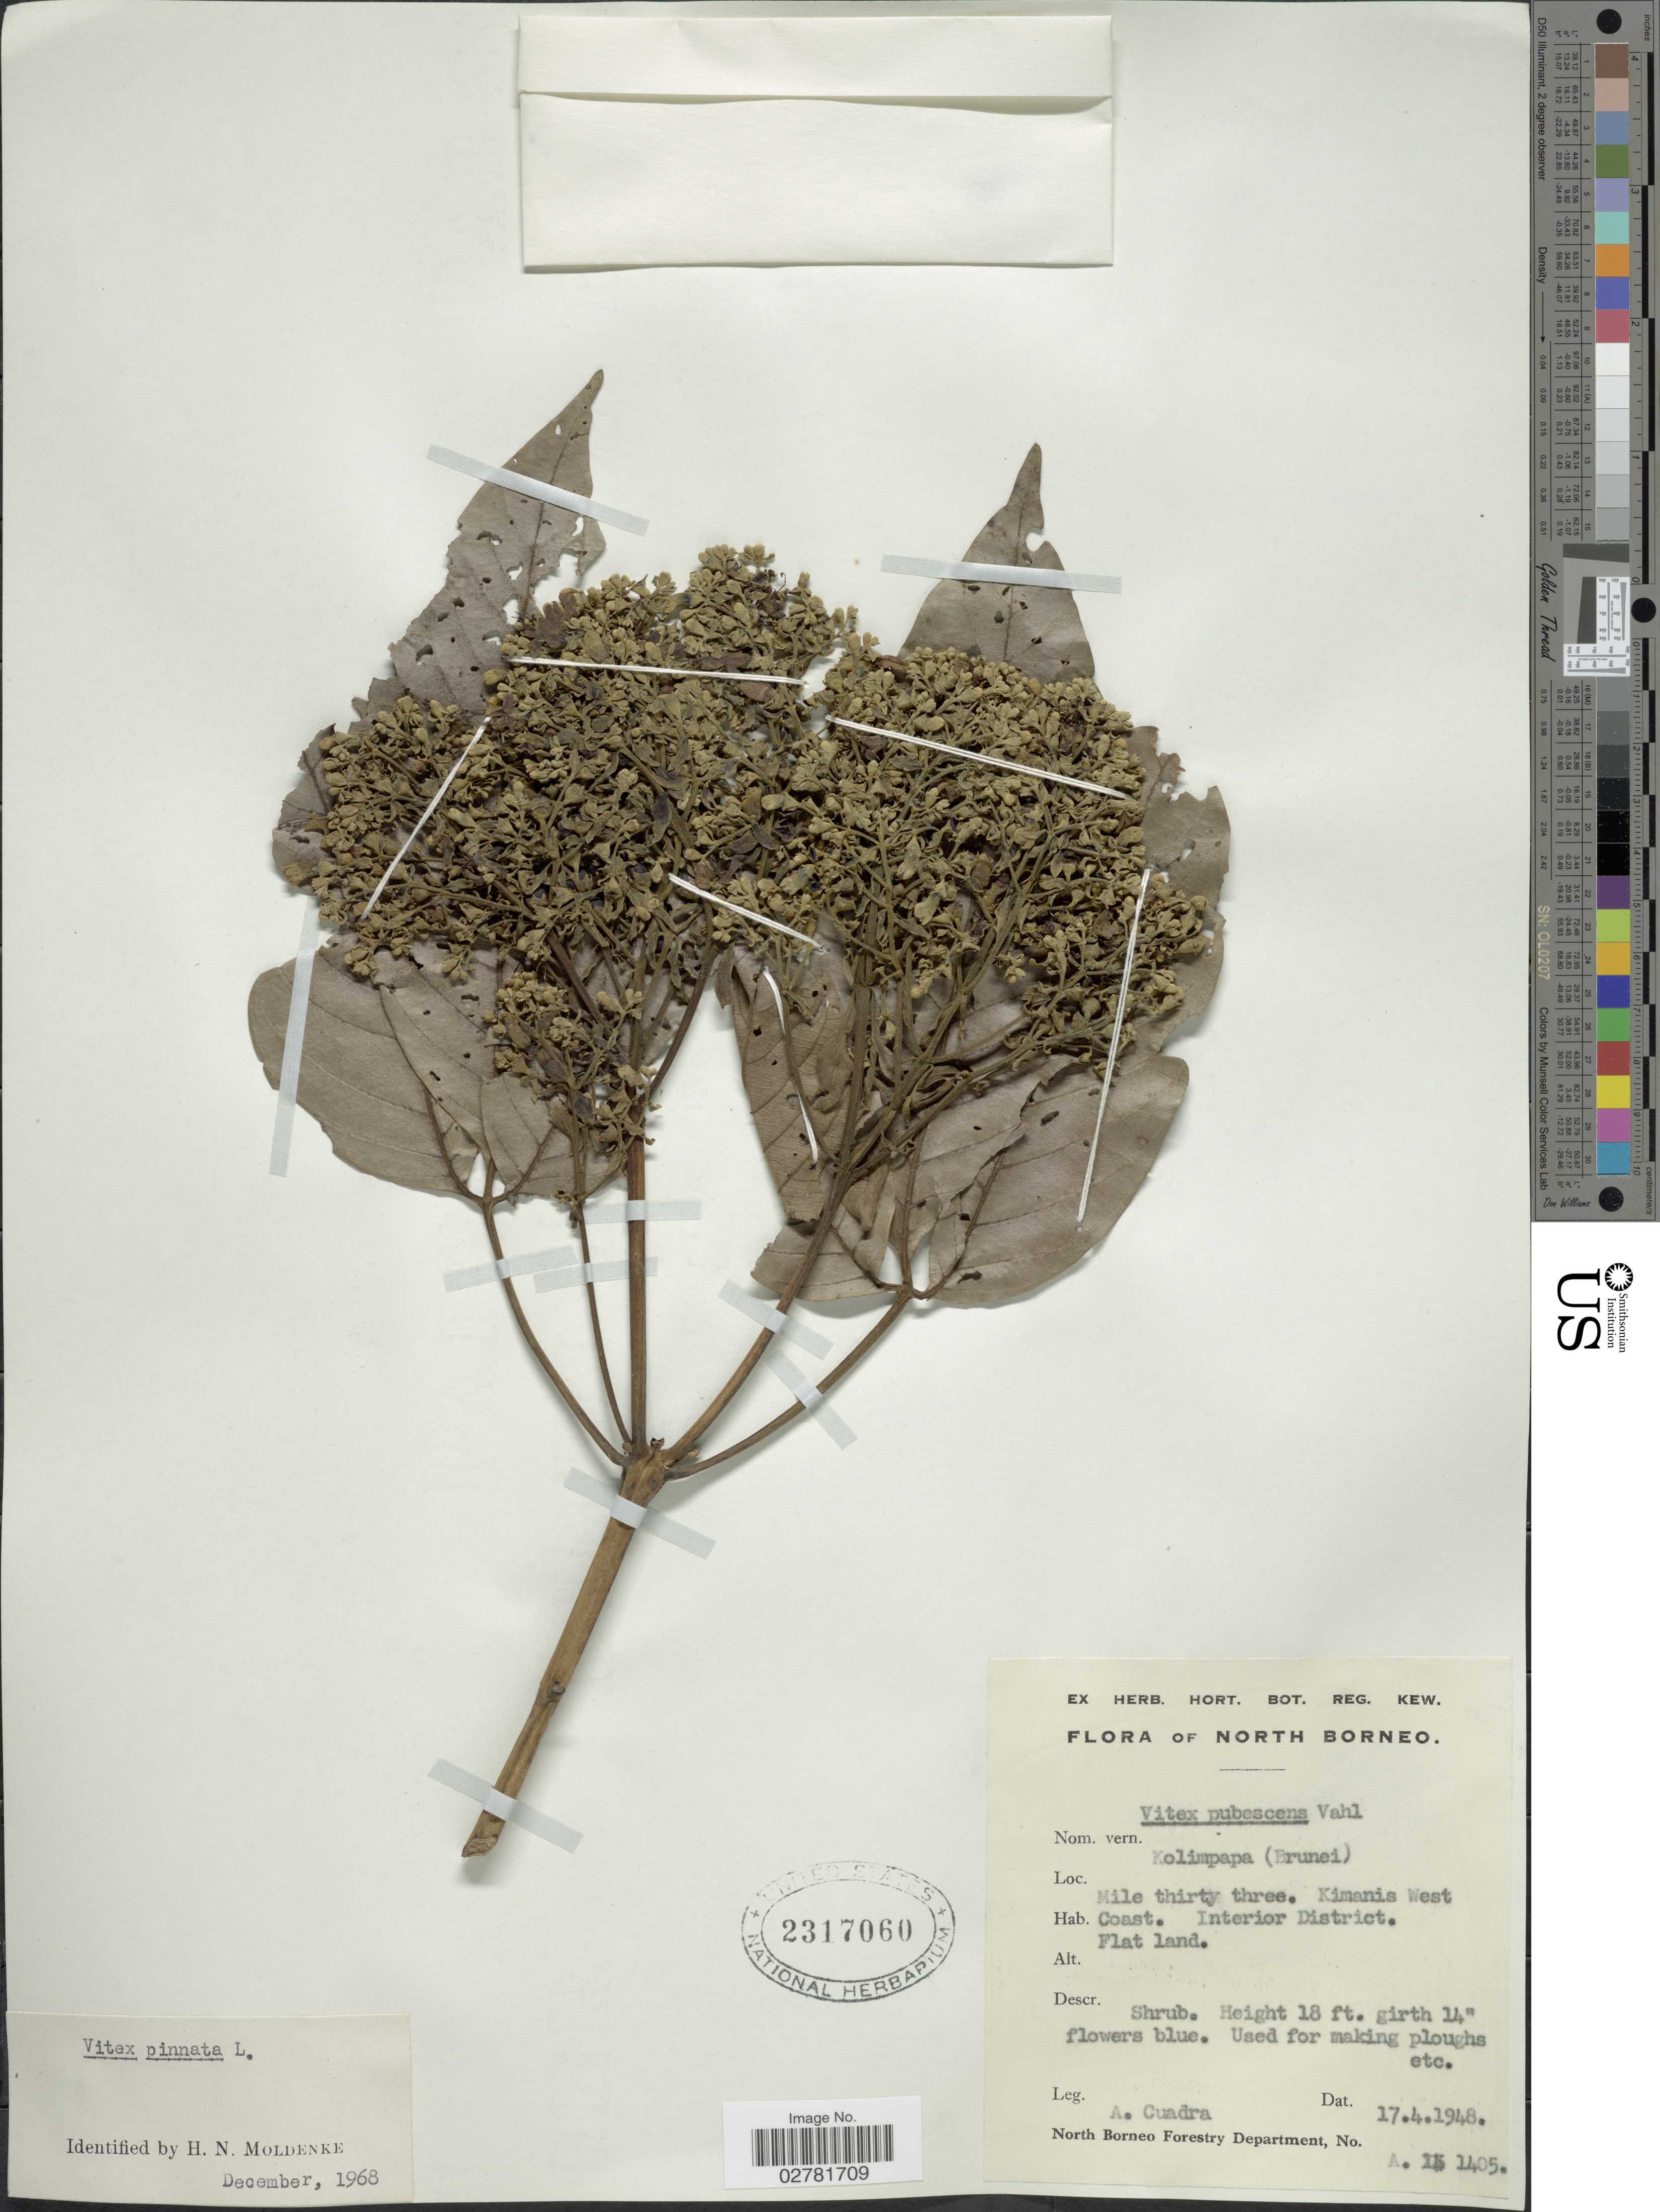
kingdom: Plantae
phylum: Tracheophyta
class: Magnoliopsida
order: Lamiales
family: Lamiaceae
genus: Vitex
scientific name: Vitex pinnata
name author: L.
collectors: A. Cuadra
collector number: A1405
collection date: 1948-04-17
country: Malaysia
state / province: Sabah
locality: North Borneo. Mile thirty three. Kimanis West Coast. Interior District.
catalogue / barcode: US 2317060